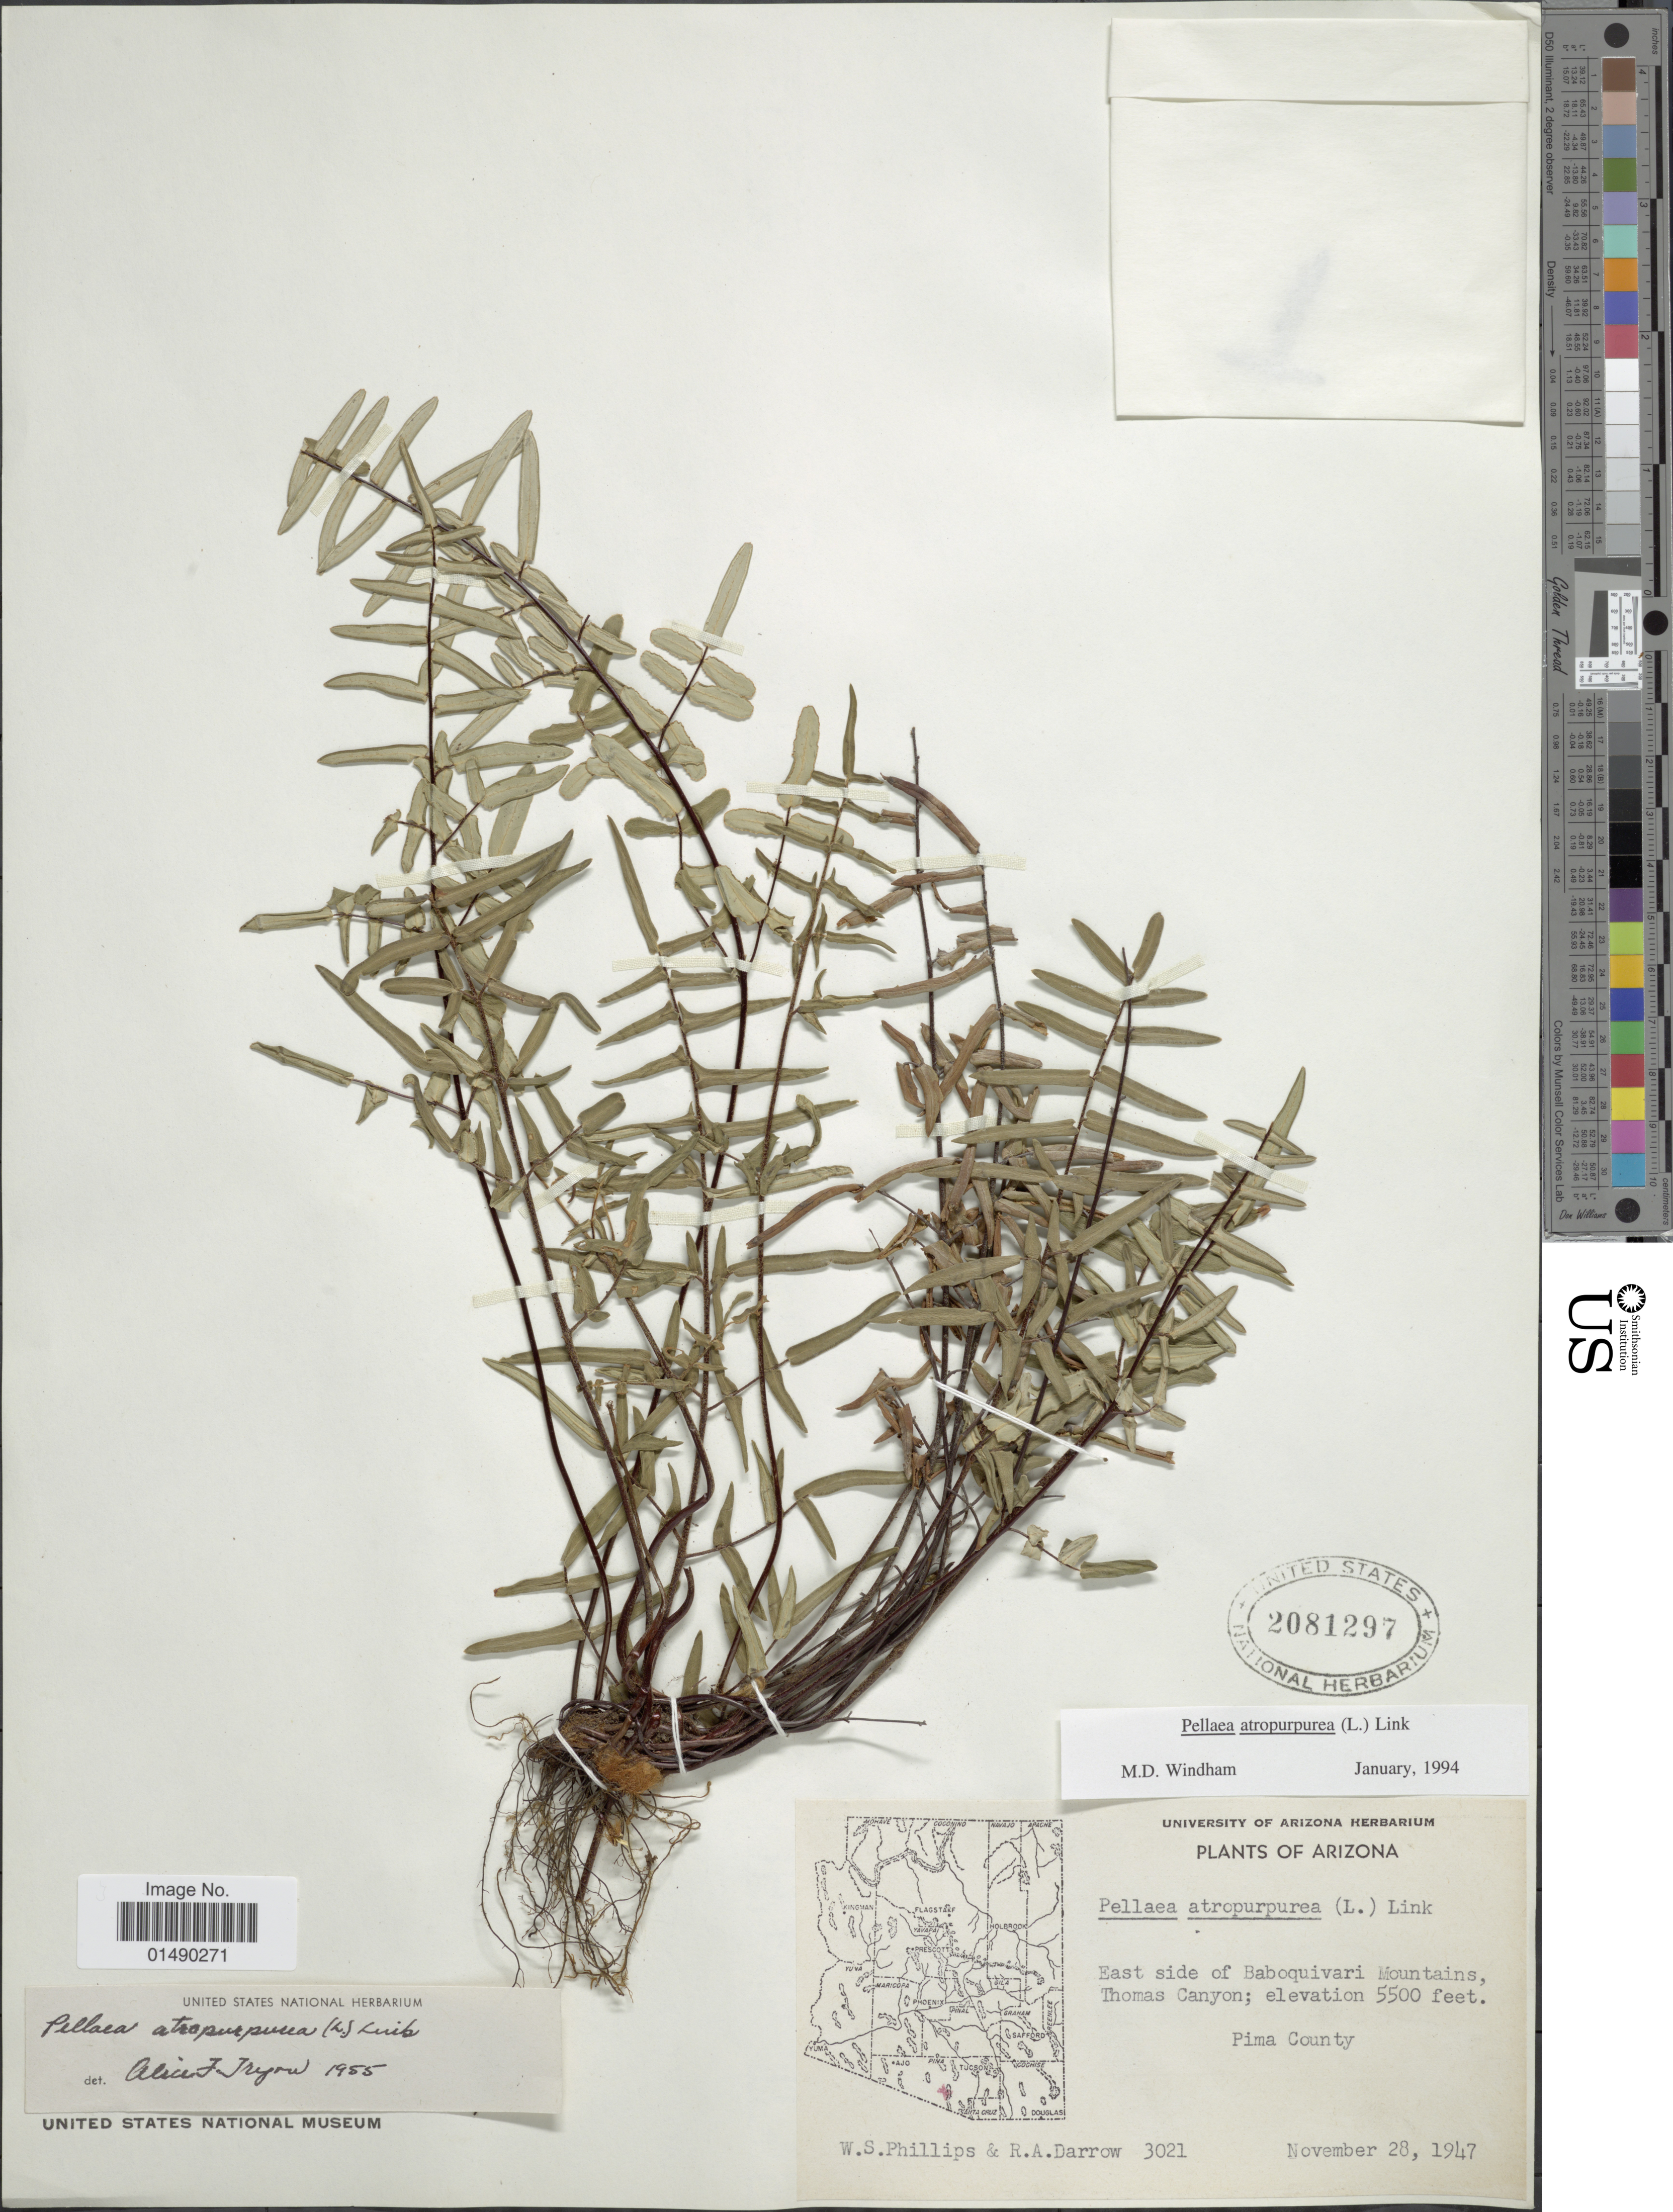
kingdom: Plantae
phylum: Tracheophyta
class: Polypodiopsida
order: Polypodiales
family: Pteridaceae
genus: Pellaea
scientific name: Pellaea atropurpurea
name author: (L.) Link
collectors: W. S. Phillips & R. A. Darrow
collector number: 3021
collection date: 1947-11-28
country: United States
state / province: Arizona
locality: East side of Baboquivari Mountains, Thomas Canyon; Pima County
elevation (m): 1676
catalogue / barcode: US 2081297